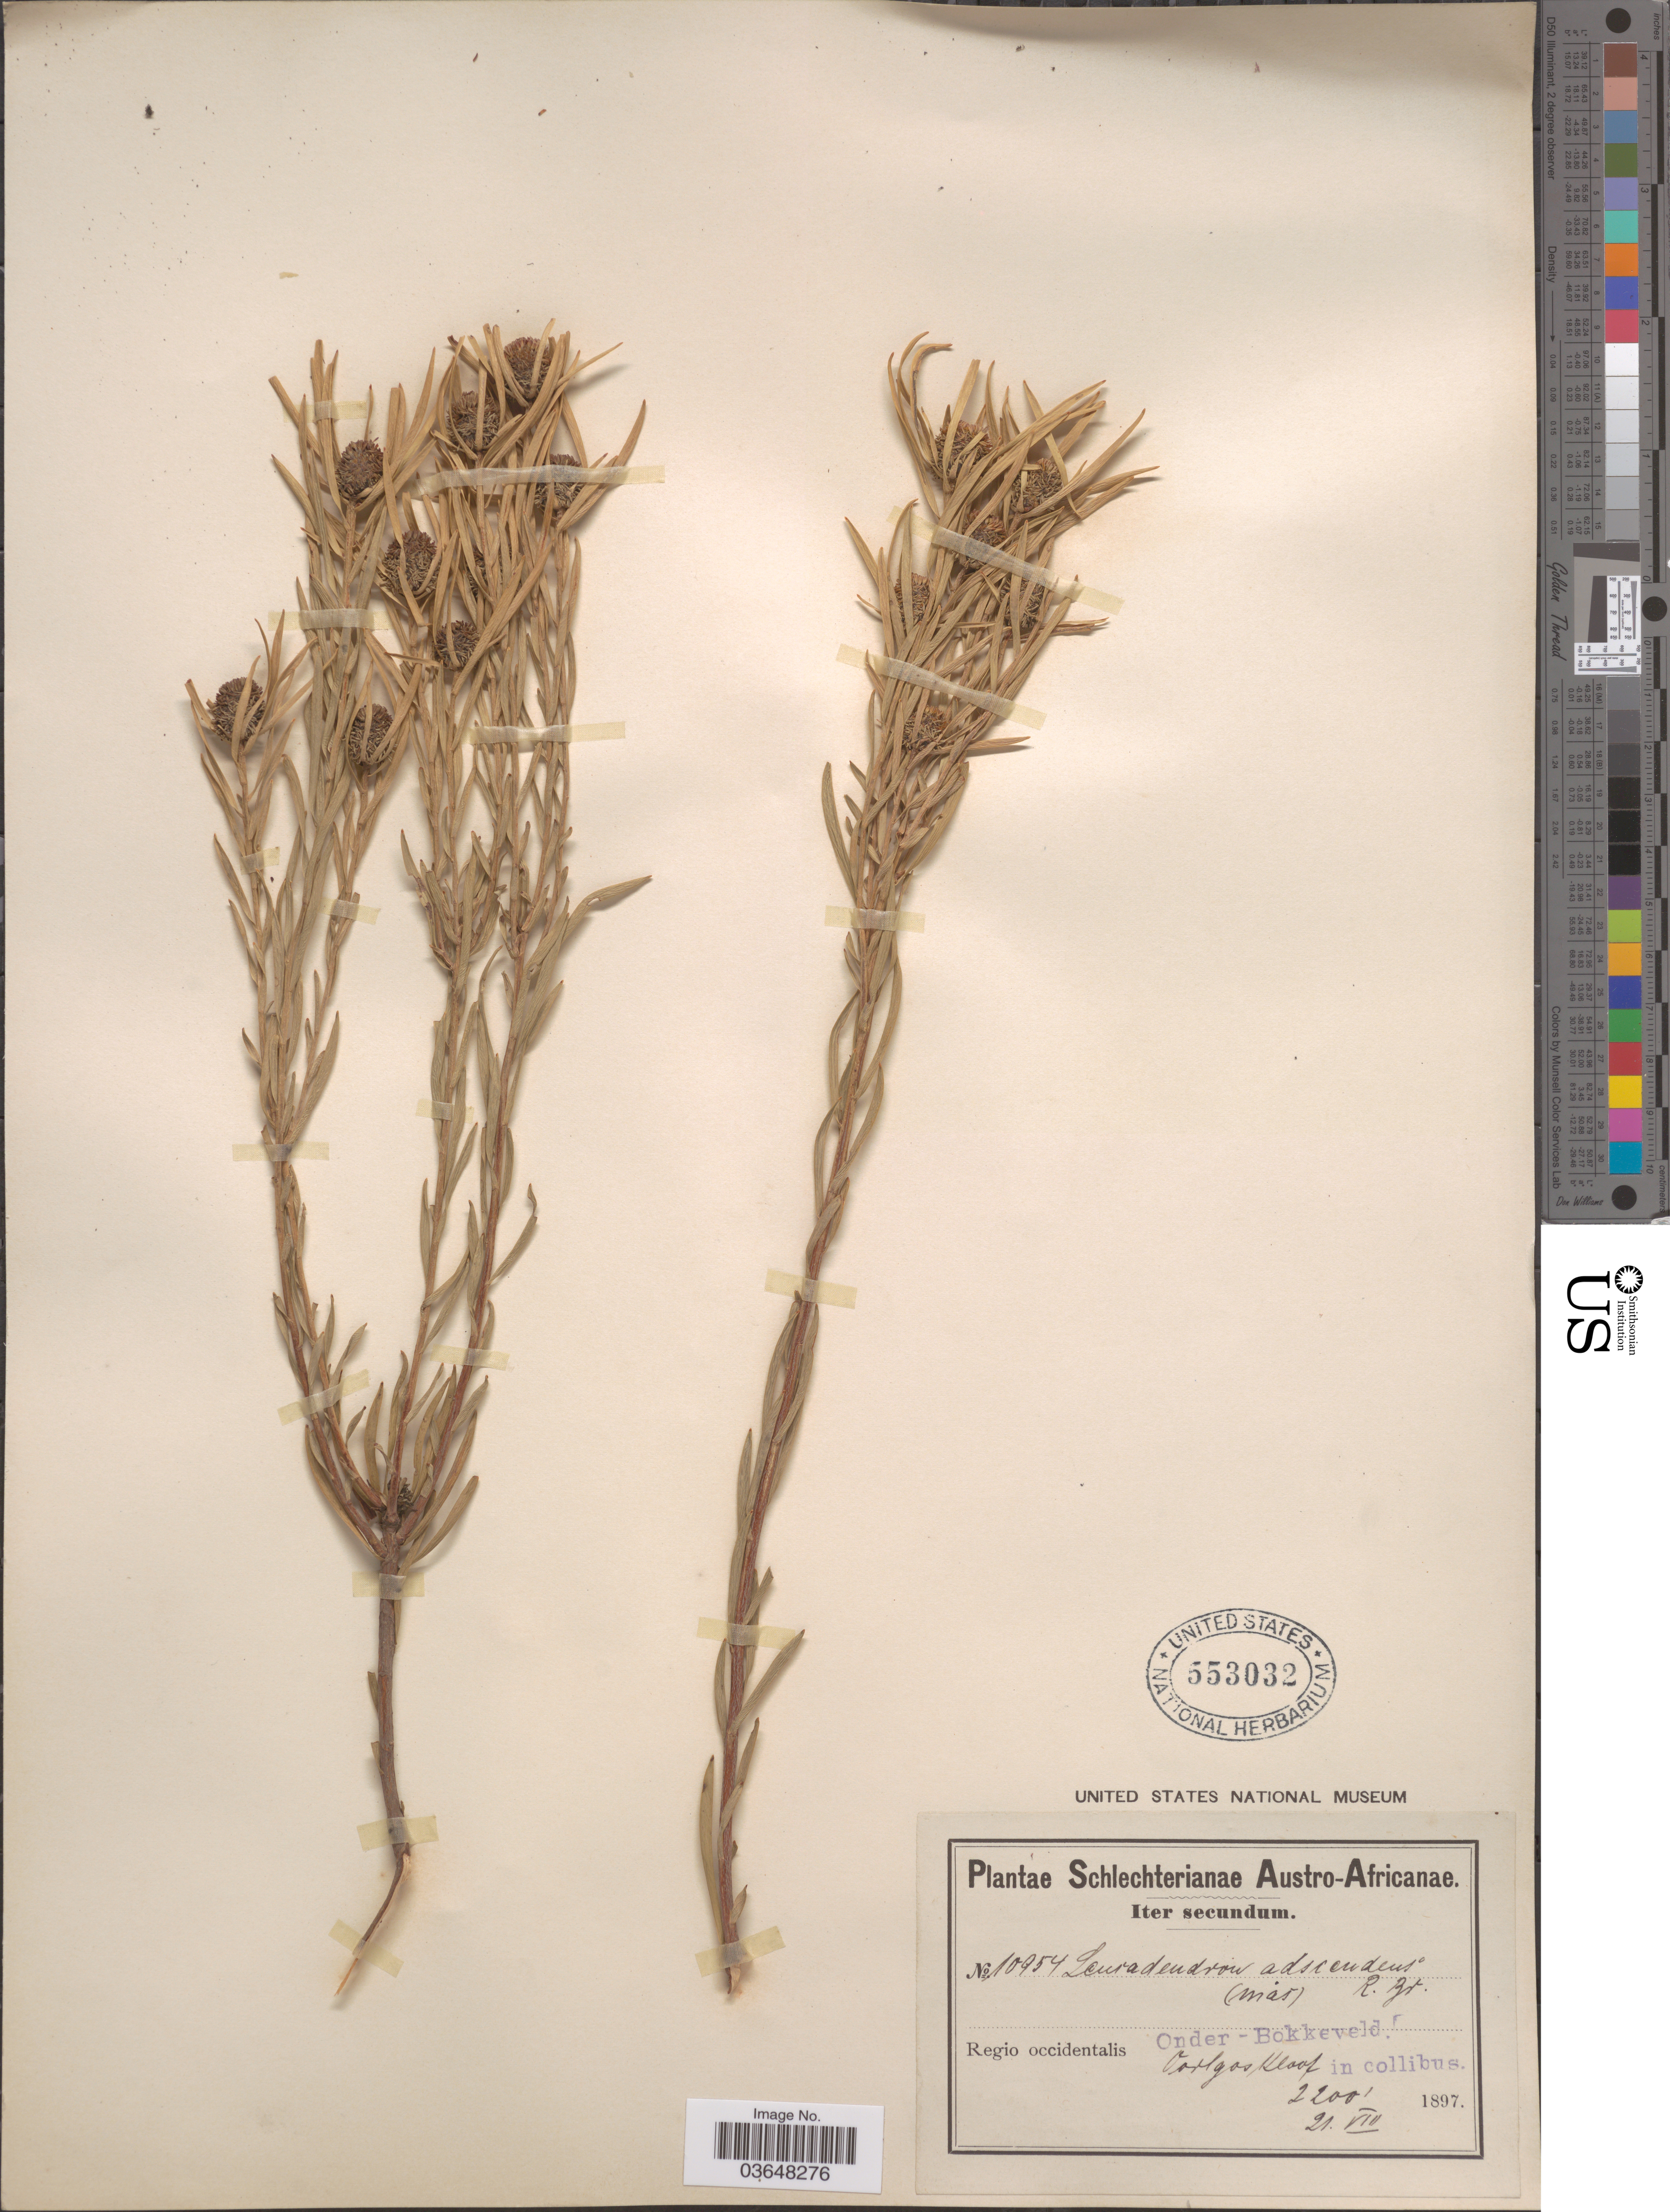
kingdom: Plantae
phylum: Tracheophyta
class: Magnoliopsida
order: Proteales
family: Proteaceae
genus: Leucadendron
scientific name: Leucadendron salignum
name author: P.J. Bergius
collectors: Schlechter, --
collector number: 10954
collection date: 1897-08-21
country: South Africa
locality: Austro-Africanae. Regio occidentalis Onder - Bokkeveld. Oorlogs Kloof, in collibus.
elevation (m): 671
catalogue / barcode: US 553032